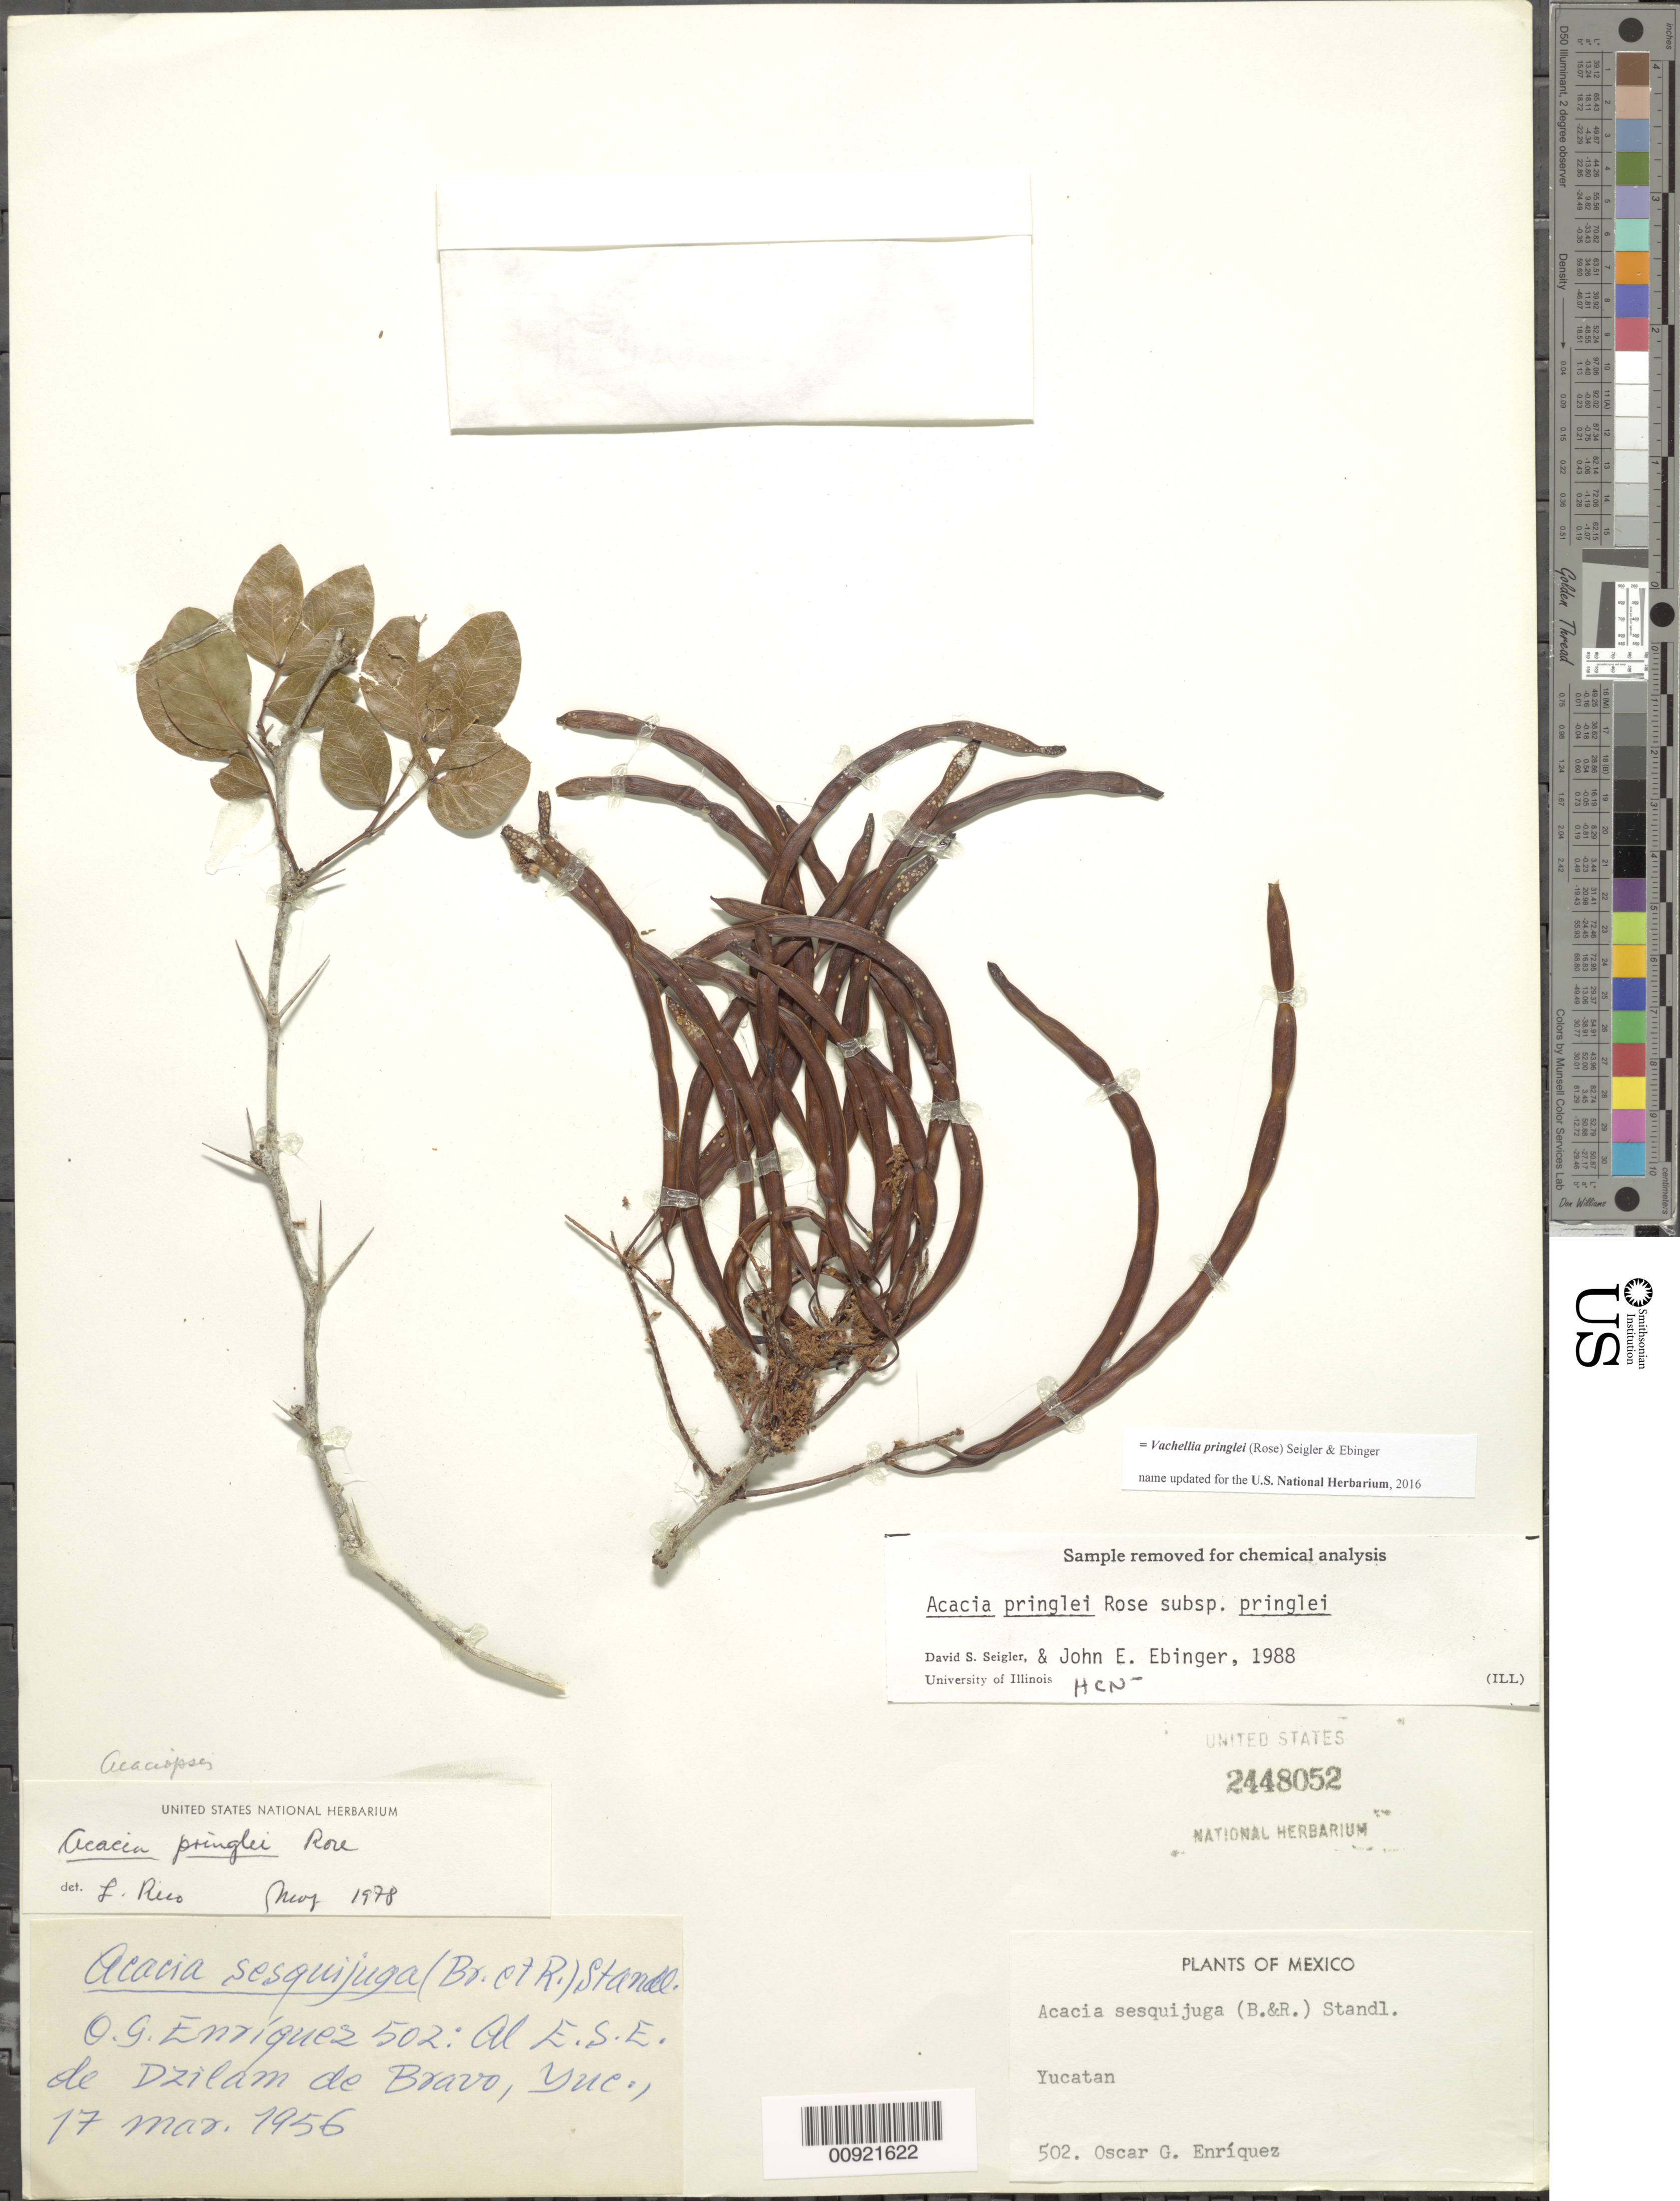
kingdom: Plantae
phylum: Tracheophyta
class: Magnoliopsida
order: Fabales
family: Fabaceae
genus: Vachellia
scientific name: Vachellia pringlei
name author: (Rose) Seigler & Ebinger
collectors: O. Enriquez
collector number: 502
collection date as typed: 17 Mar 1956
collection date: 1956-03-17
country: Mexico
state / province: Yucatán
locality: Al E.S.E. de Dzilam de Bravo, Yucatán.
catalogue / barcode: US 2448052